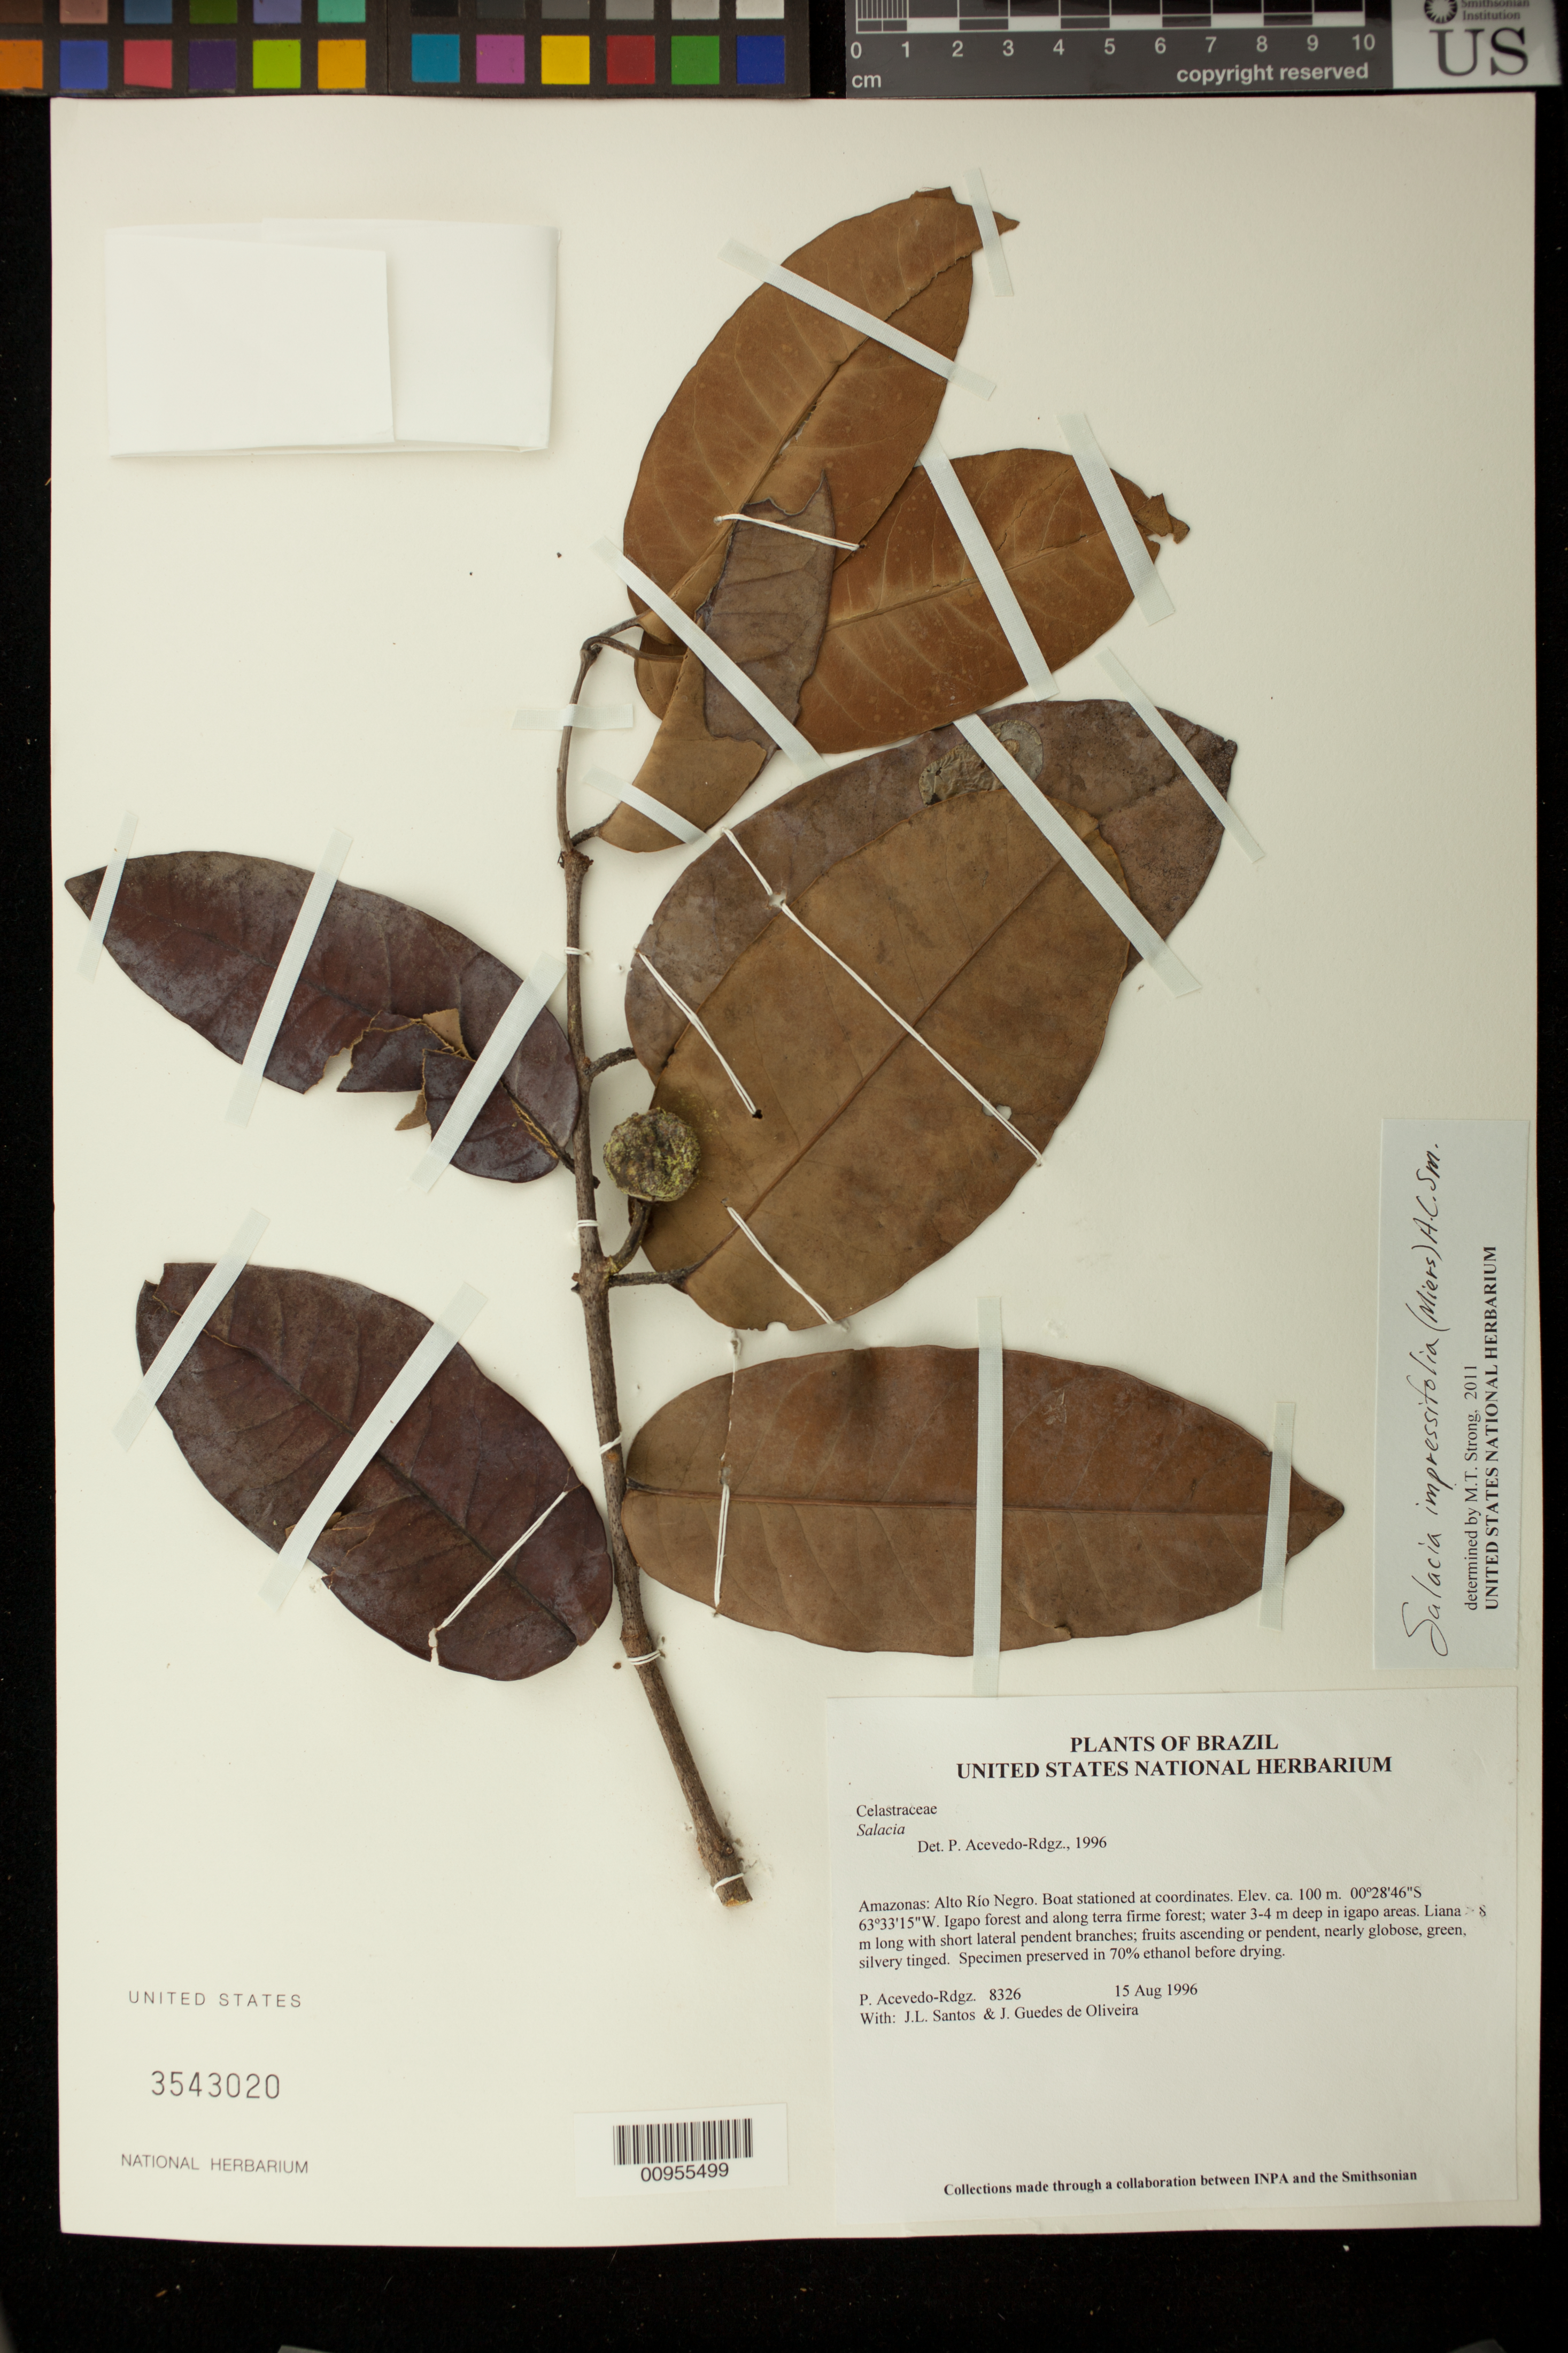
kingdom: Plantae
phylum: Tracheophyta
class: Magnoliopsida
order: Celastrales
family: Celastraceae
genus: Salacia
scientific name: Salacia impressifolia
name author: (Miers) A.C. Sm.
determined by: Strong, M. T., (US), Smithsonian Institution - National Museum of Natural History (UNITED STATES)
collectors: P. Acevedo-Rodr., J. L. Santos & J. Guedes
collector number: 8326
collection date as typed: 15 Aug 1996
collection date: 1996-08-15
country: Brazil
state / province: Amazonas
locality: Amazonas: Alto Río Negro. Boat stationed at coordinates.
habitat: Igapo forest and along terra firme forest; water 3-4 m deep in igapo areas.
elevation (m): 100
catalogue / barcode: US 3543020